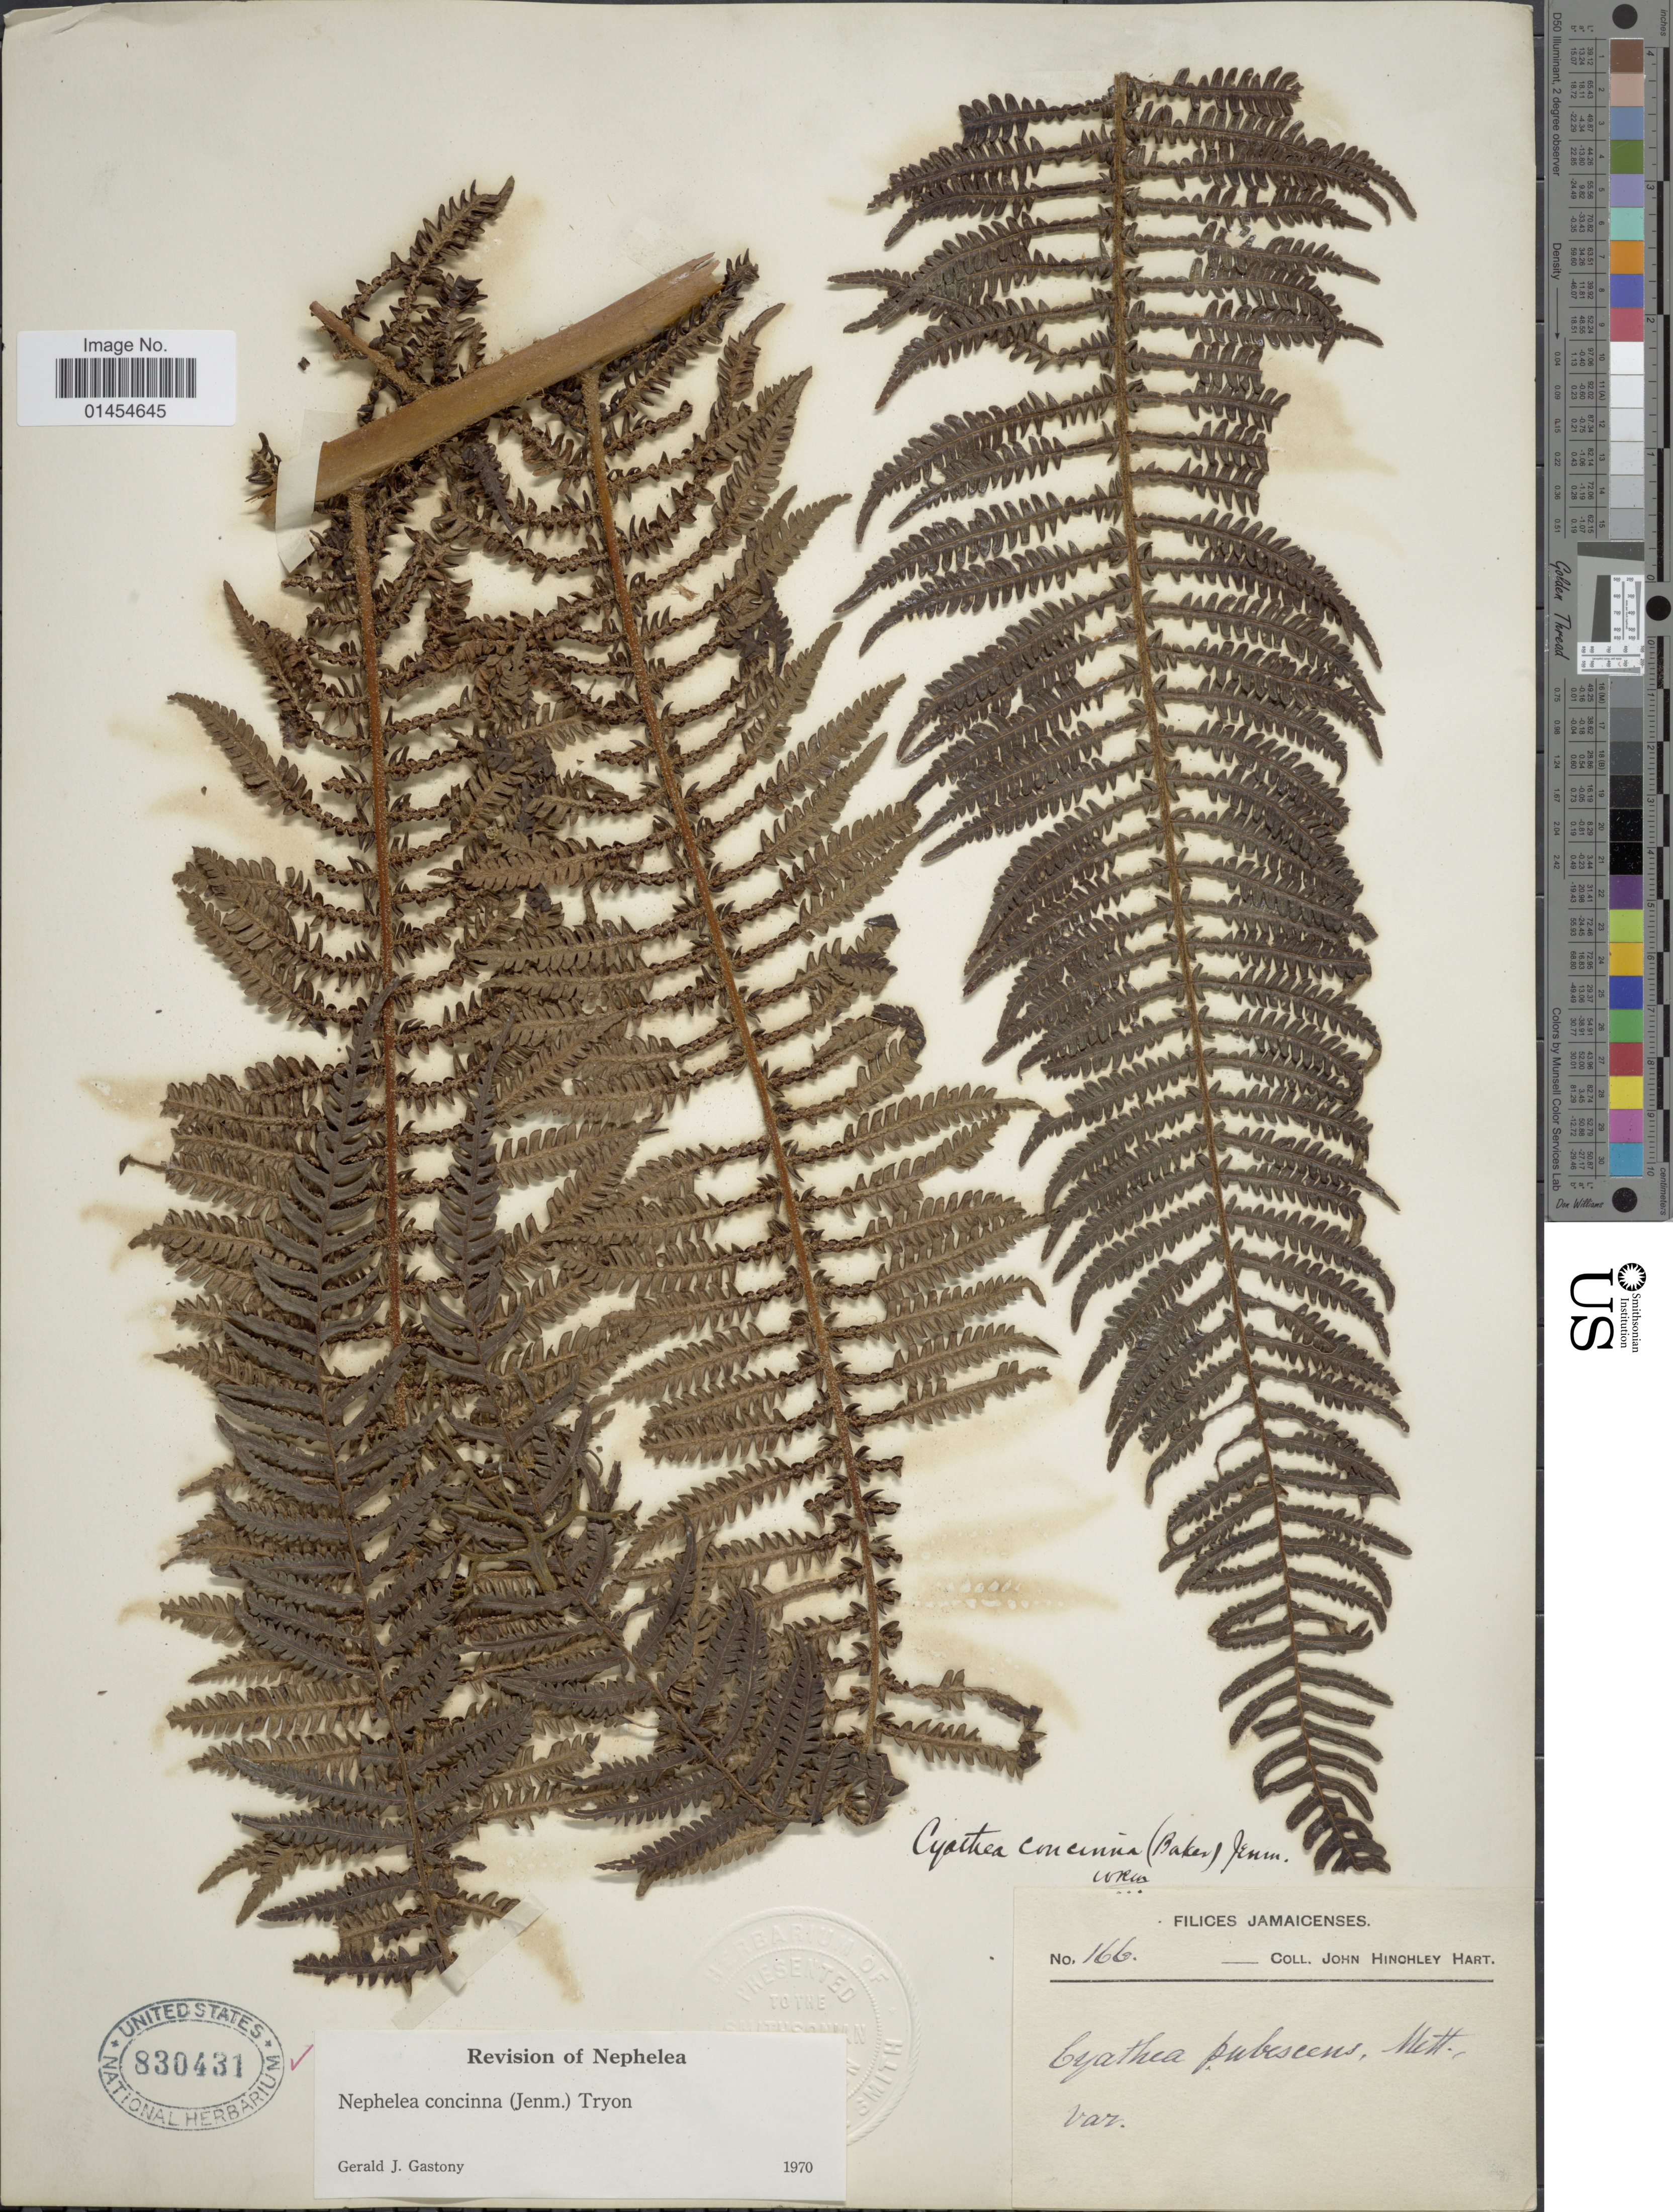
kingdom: Plantae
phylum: Tracheophyta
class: Polypodiopsida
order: Cyatheales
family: Cyatheaceae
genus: Alsophila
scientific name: Alsophila concinna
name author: Baker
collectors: J. H. Hart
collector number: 166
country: Jamaica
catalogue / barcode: US 830431